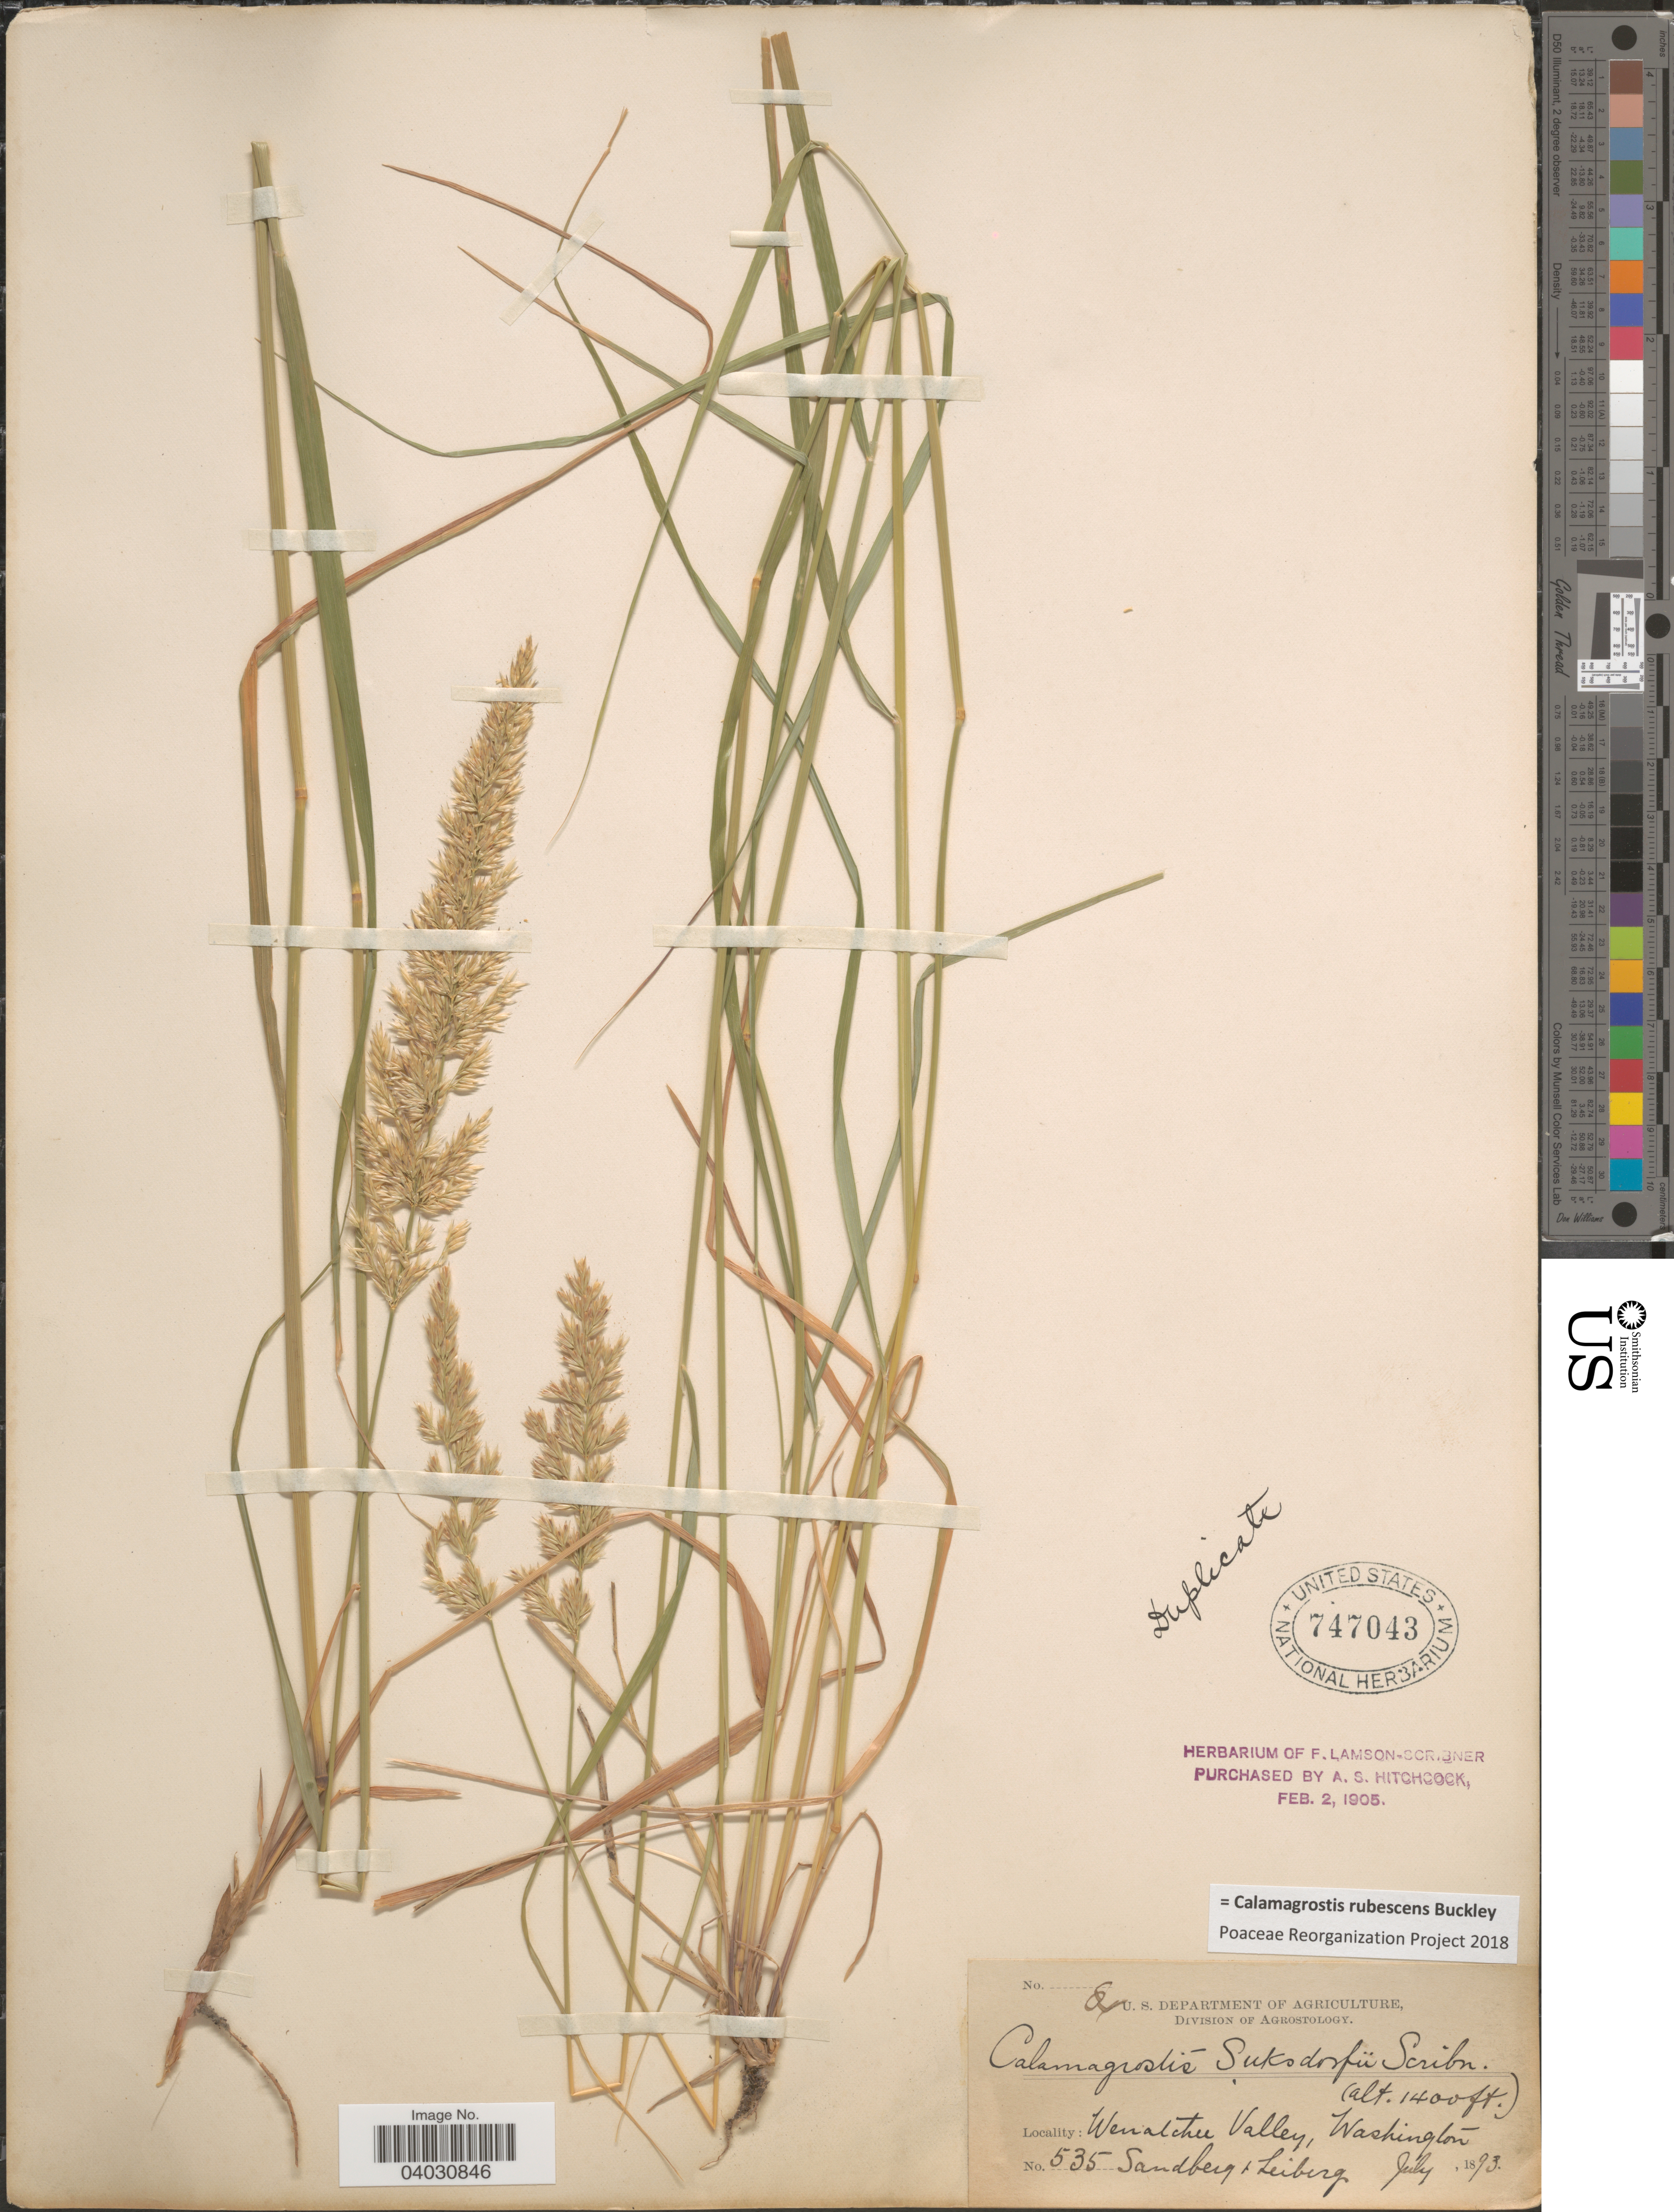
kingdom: Plantae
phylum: Tracheophyta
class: Liliopsida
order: Poales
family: Poaceae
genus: Calamagrostis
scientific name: Calamagrostis rubescens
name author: Buckley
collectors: Sandberg & -. Leiberg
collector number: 535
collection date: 1893-07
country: United States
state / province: Washington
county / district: Chelan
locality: Wenatchee Valley.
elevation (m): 427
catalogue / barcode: US 747043